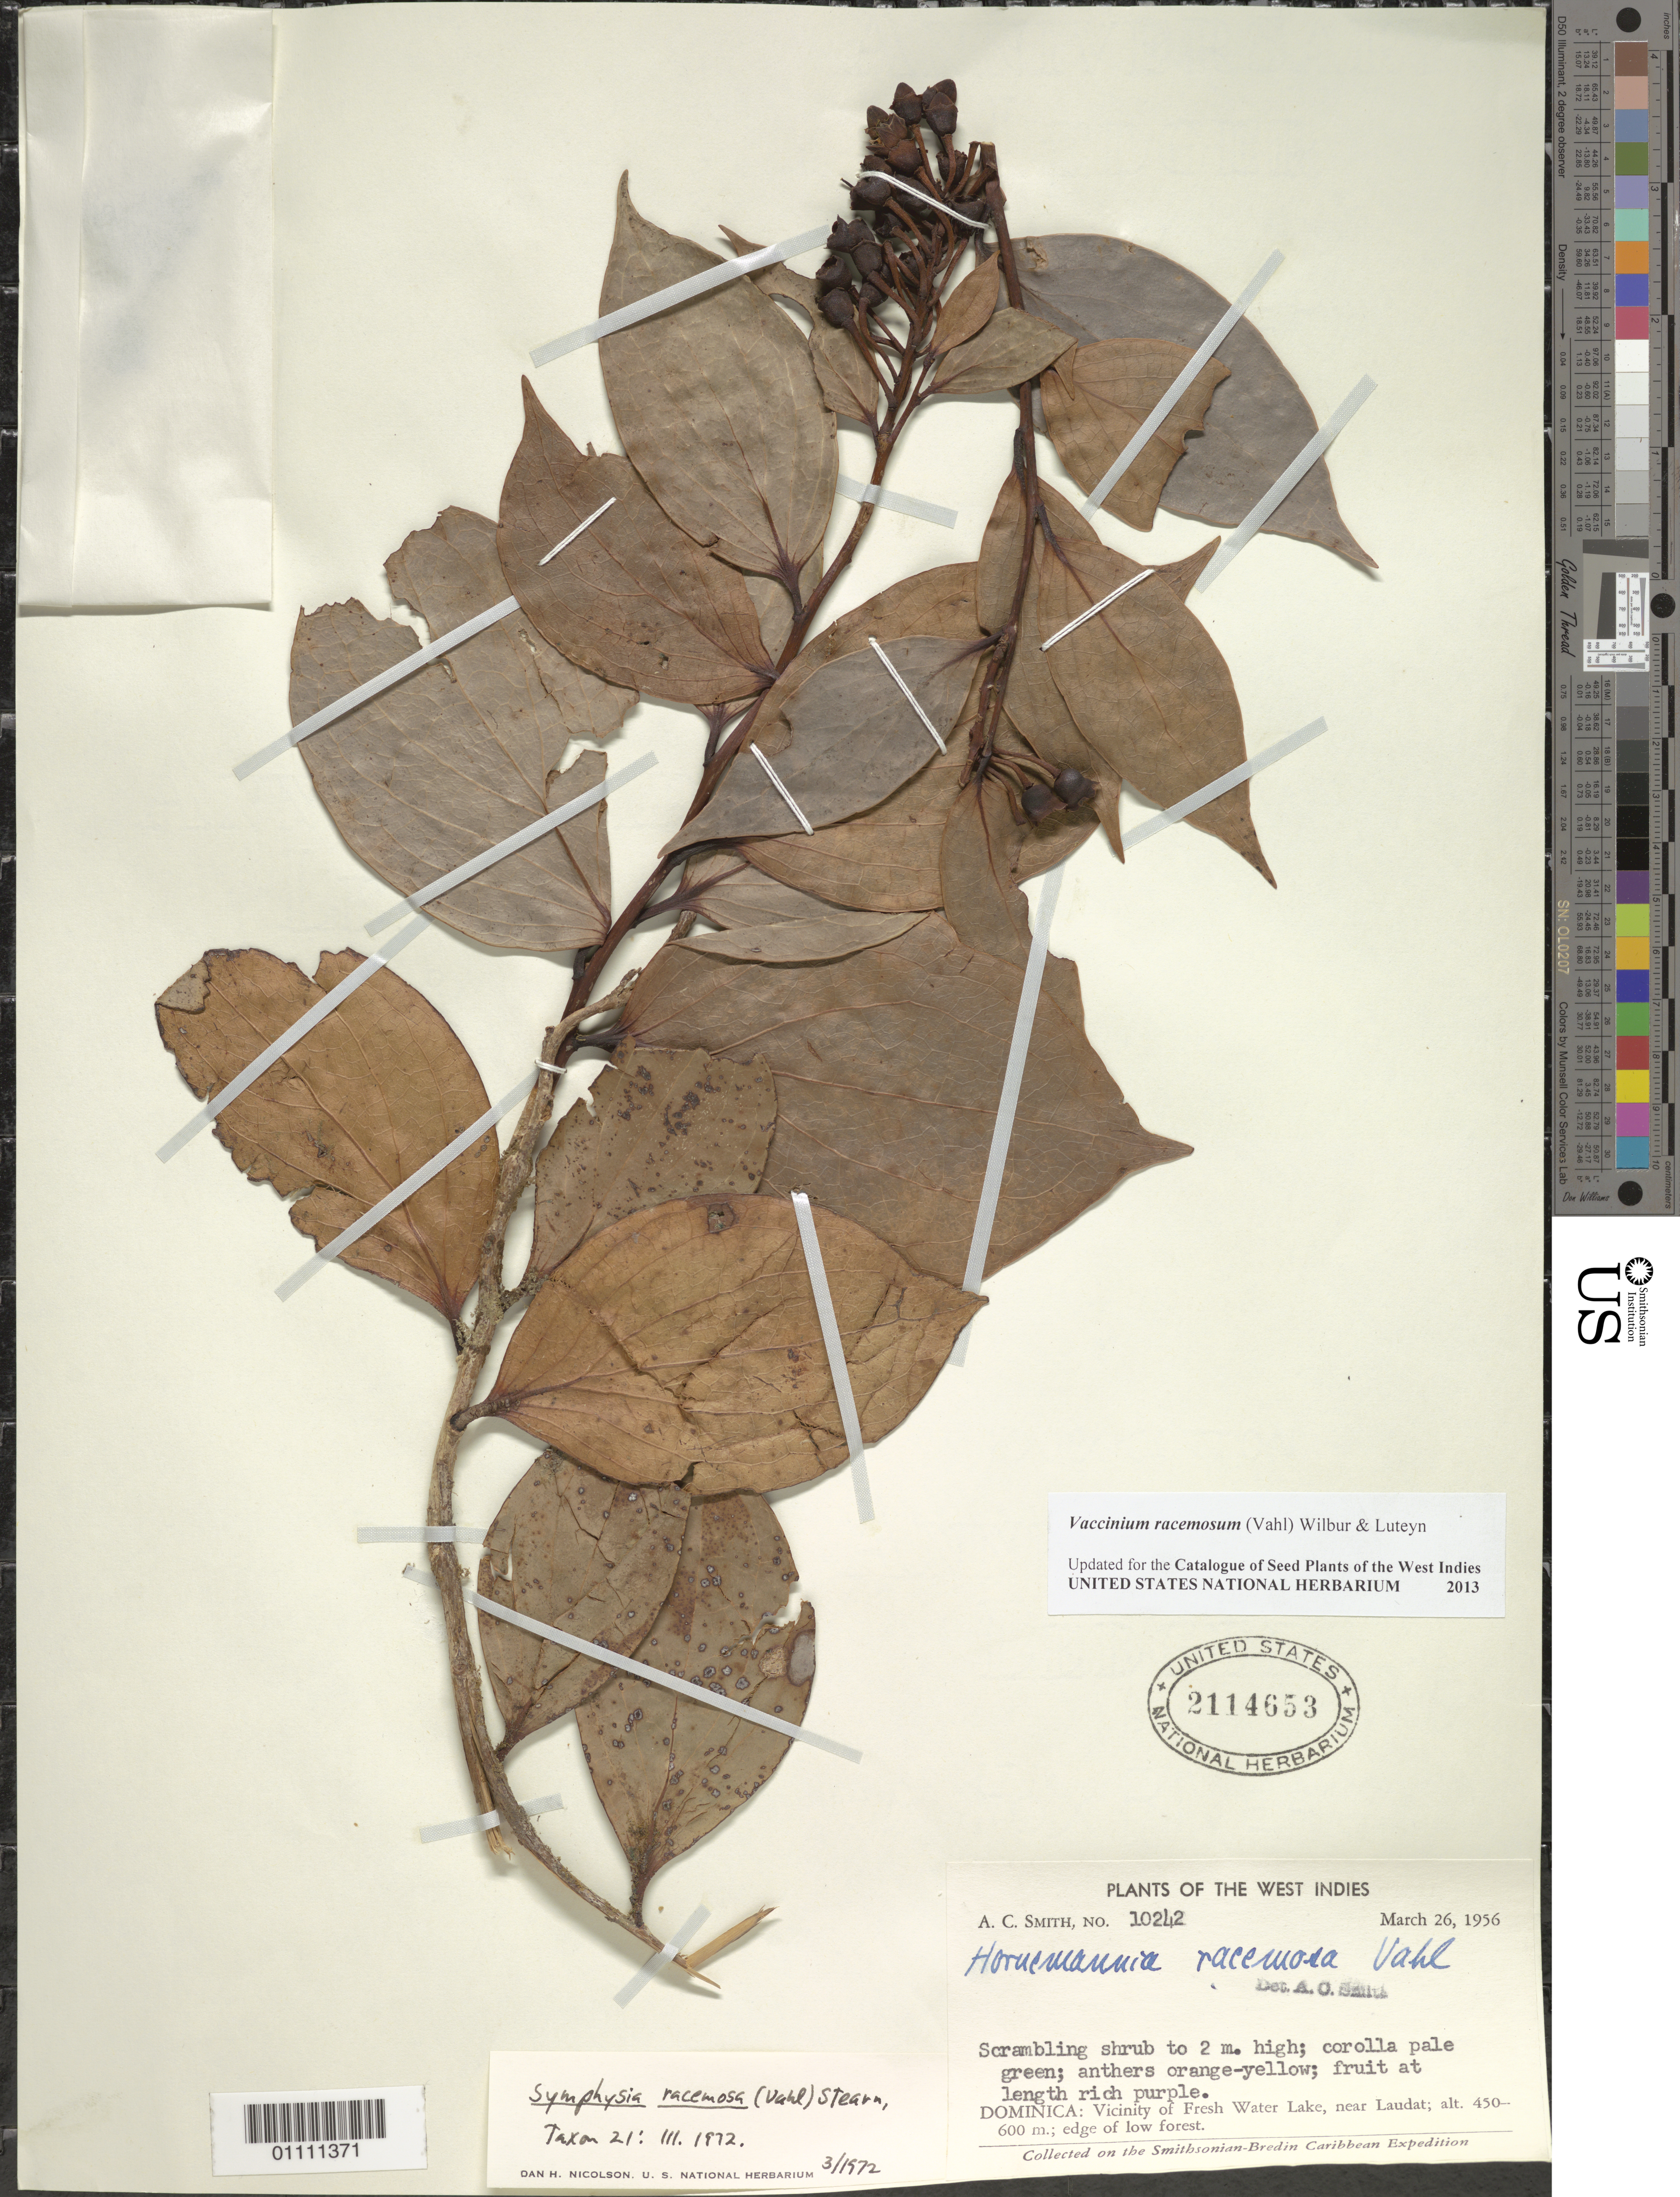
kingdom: Plantae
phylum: Tracheophyta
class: Magnoliopsida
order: Ericales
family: Ericaceae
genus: Vaccinium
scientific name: Vaccinium racemosum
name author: (Vahl) Wilbur & Luteyn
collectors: A. C. Smith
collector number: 10242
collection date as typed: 26 Mar 1956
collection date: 1956-03-26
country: Dominica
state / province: St. George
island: Dominica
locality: Vicinity of Fresh Water Lake, near Laudat, edge of low forest.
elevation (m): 450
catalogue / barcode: US 2114653